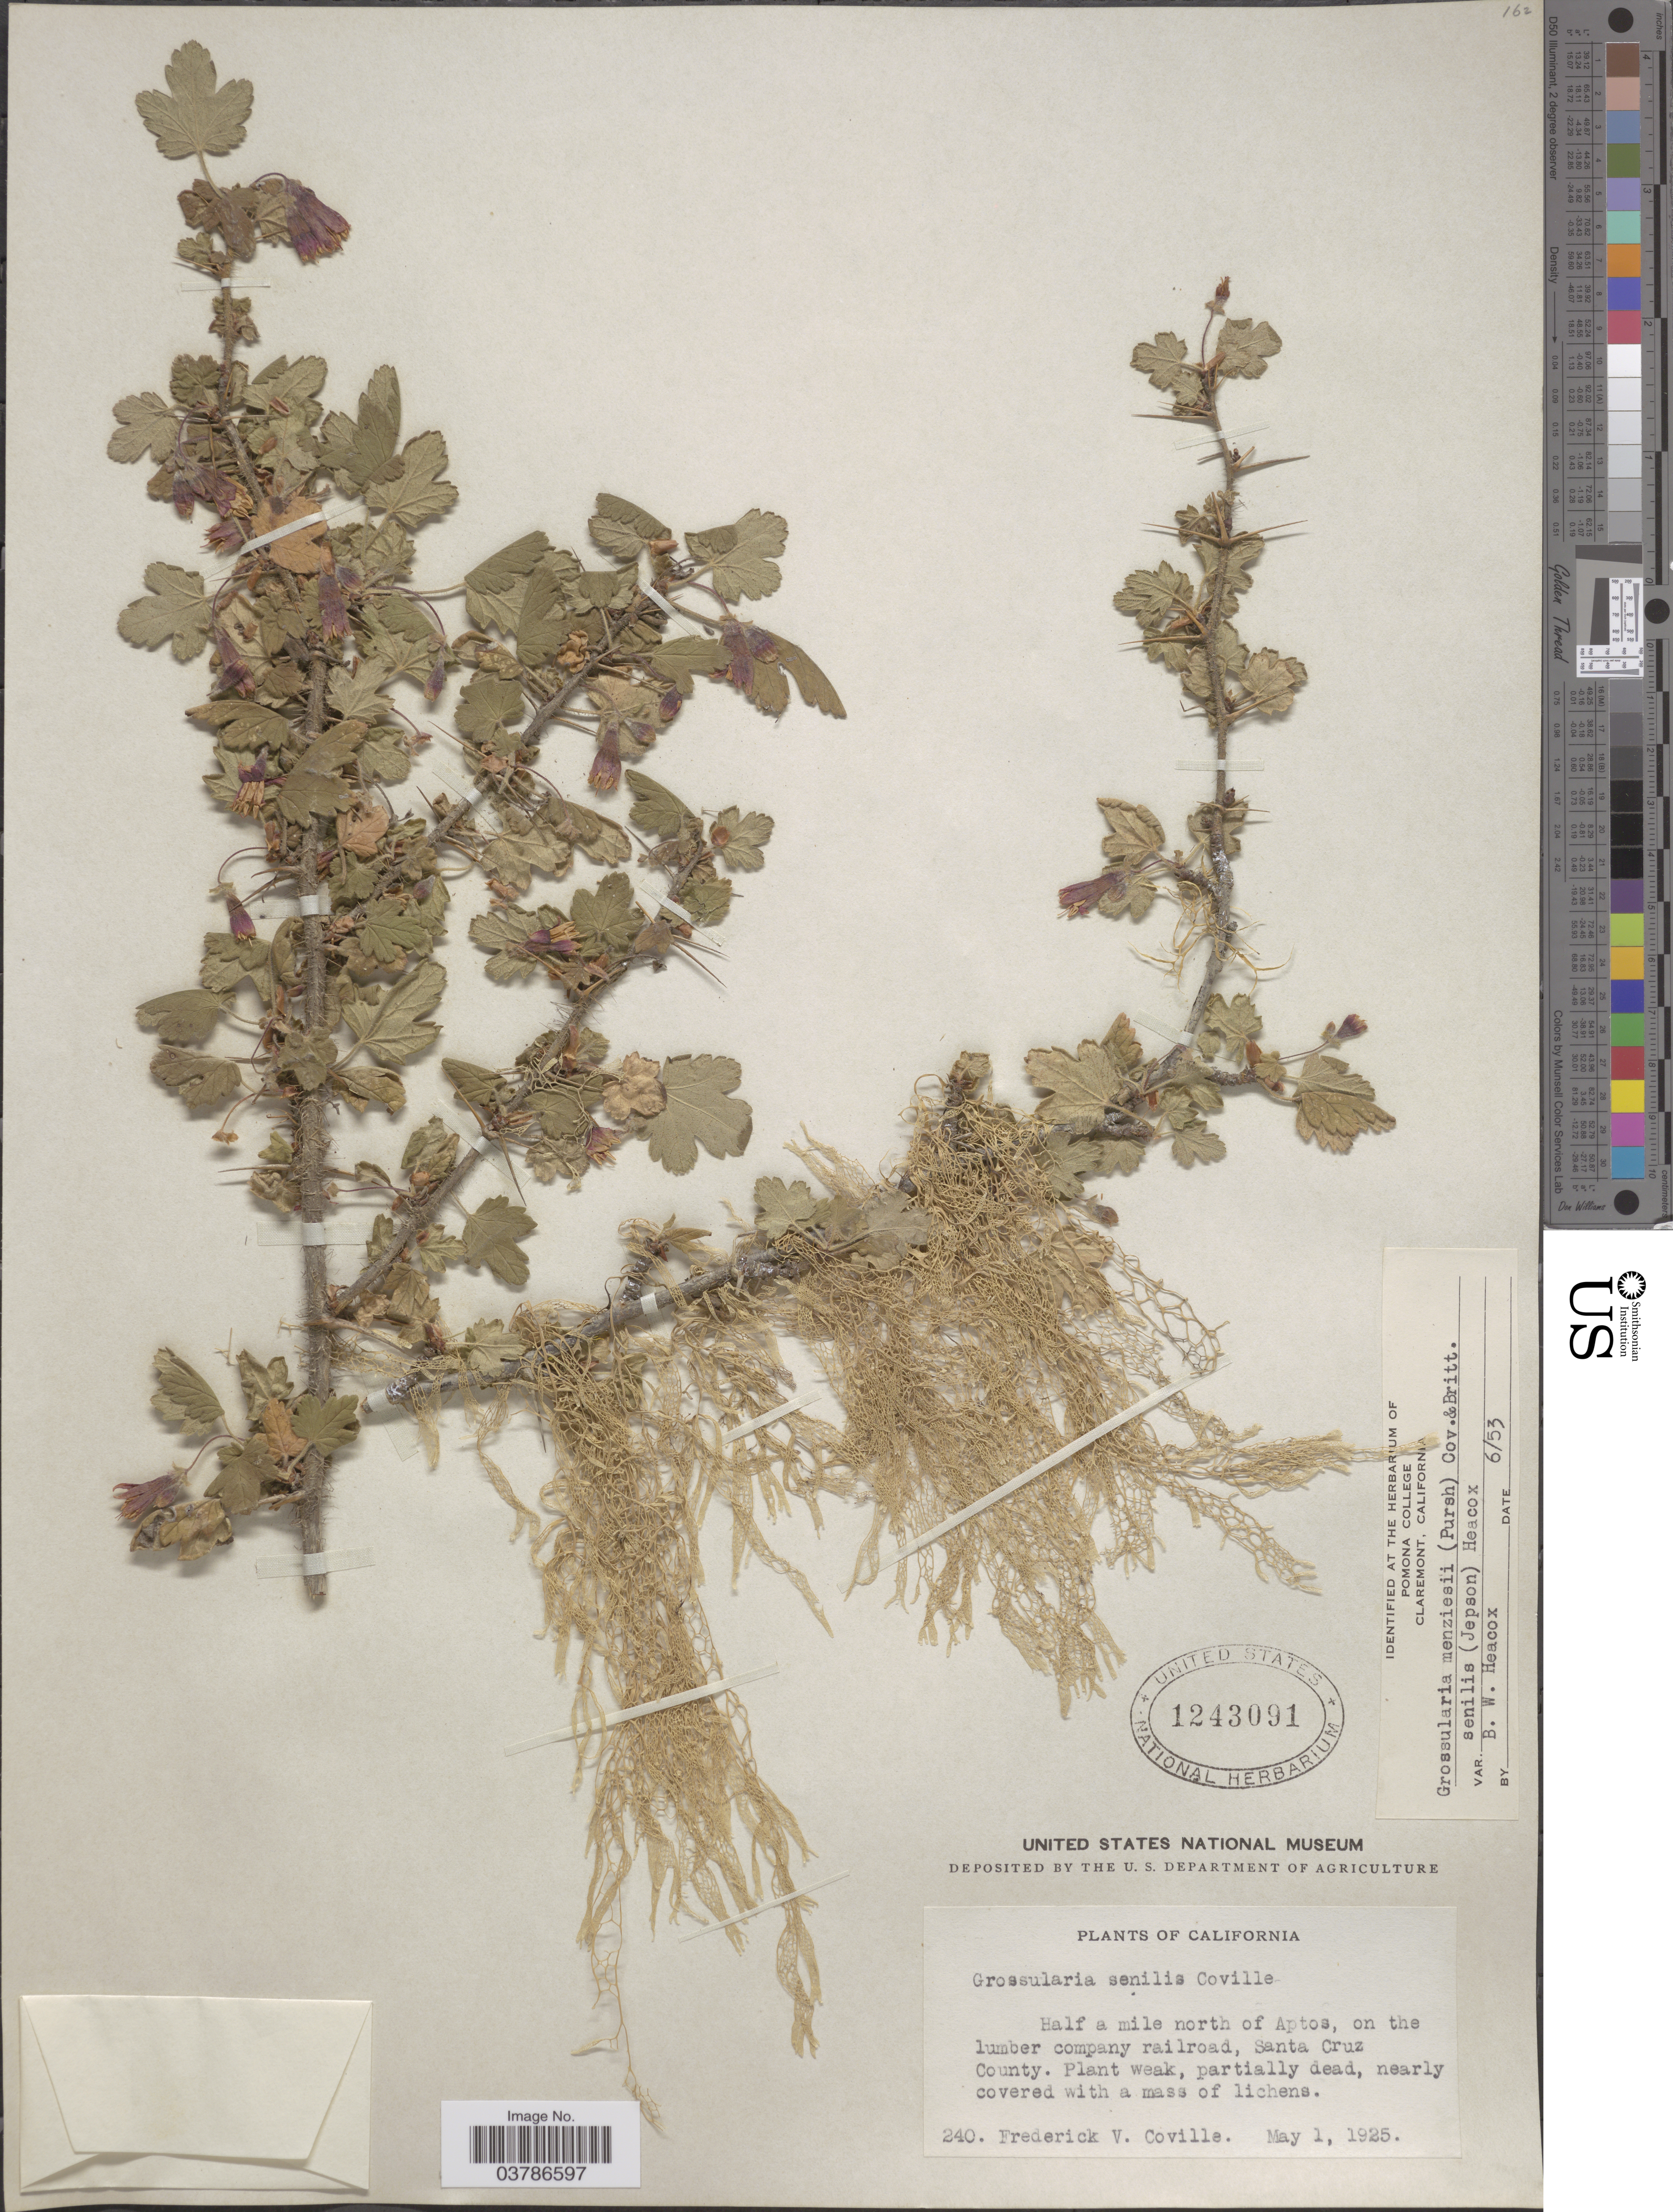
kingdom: Plantae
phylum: Tracheophyta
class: Magnoliopsida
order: Saxifragales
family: Grossulariaceae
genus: Ribes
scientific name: Ribes menziesii var. senile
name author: (Coville) Jeps.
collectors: F. V. Coville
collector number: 240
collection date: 1925-05-01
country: United States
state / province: California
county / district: Santa Cruz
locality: Half a mile north of Aptos, on the lumber company railroad, Santa Cruz County.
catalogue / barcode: US 1243091